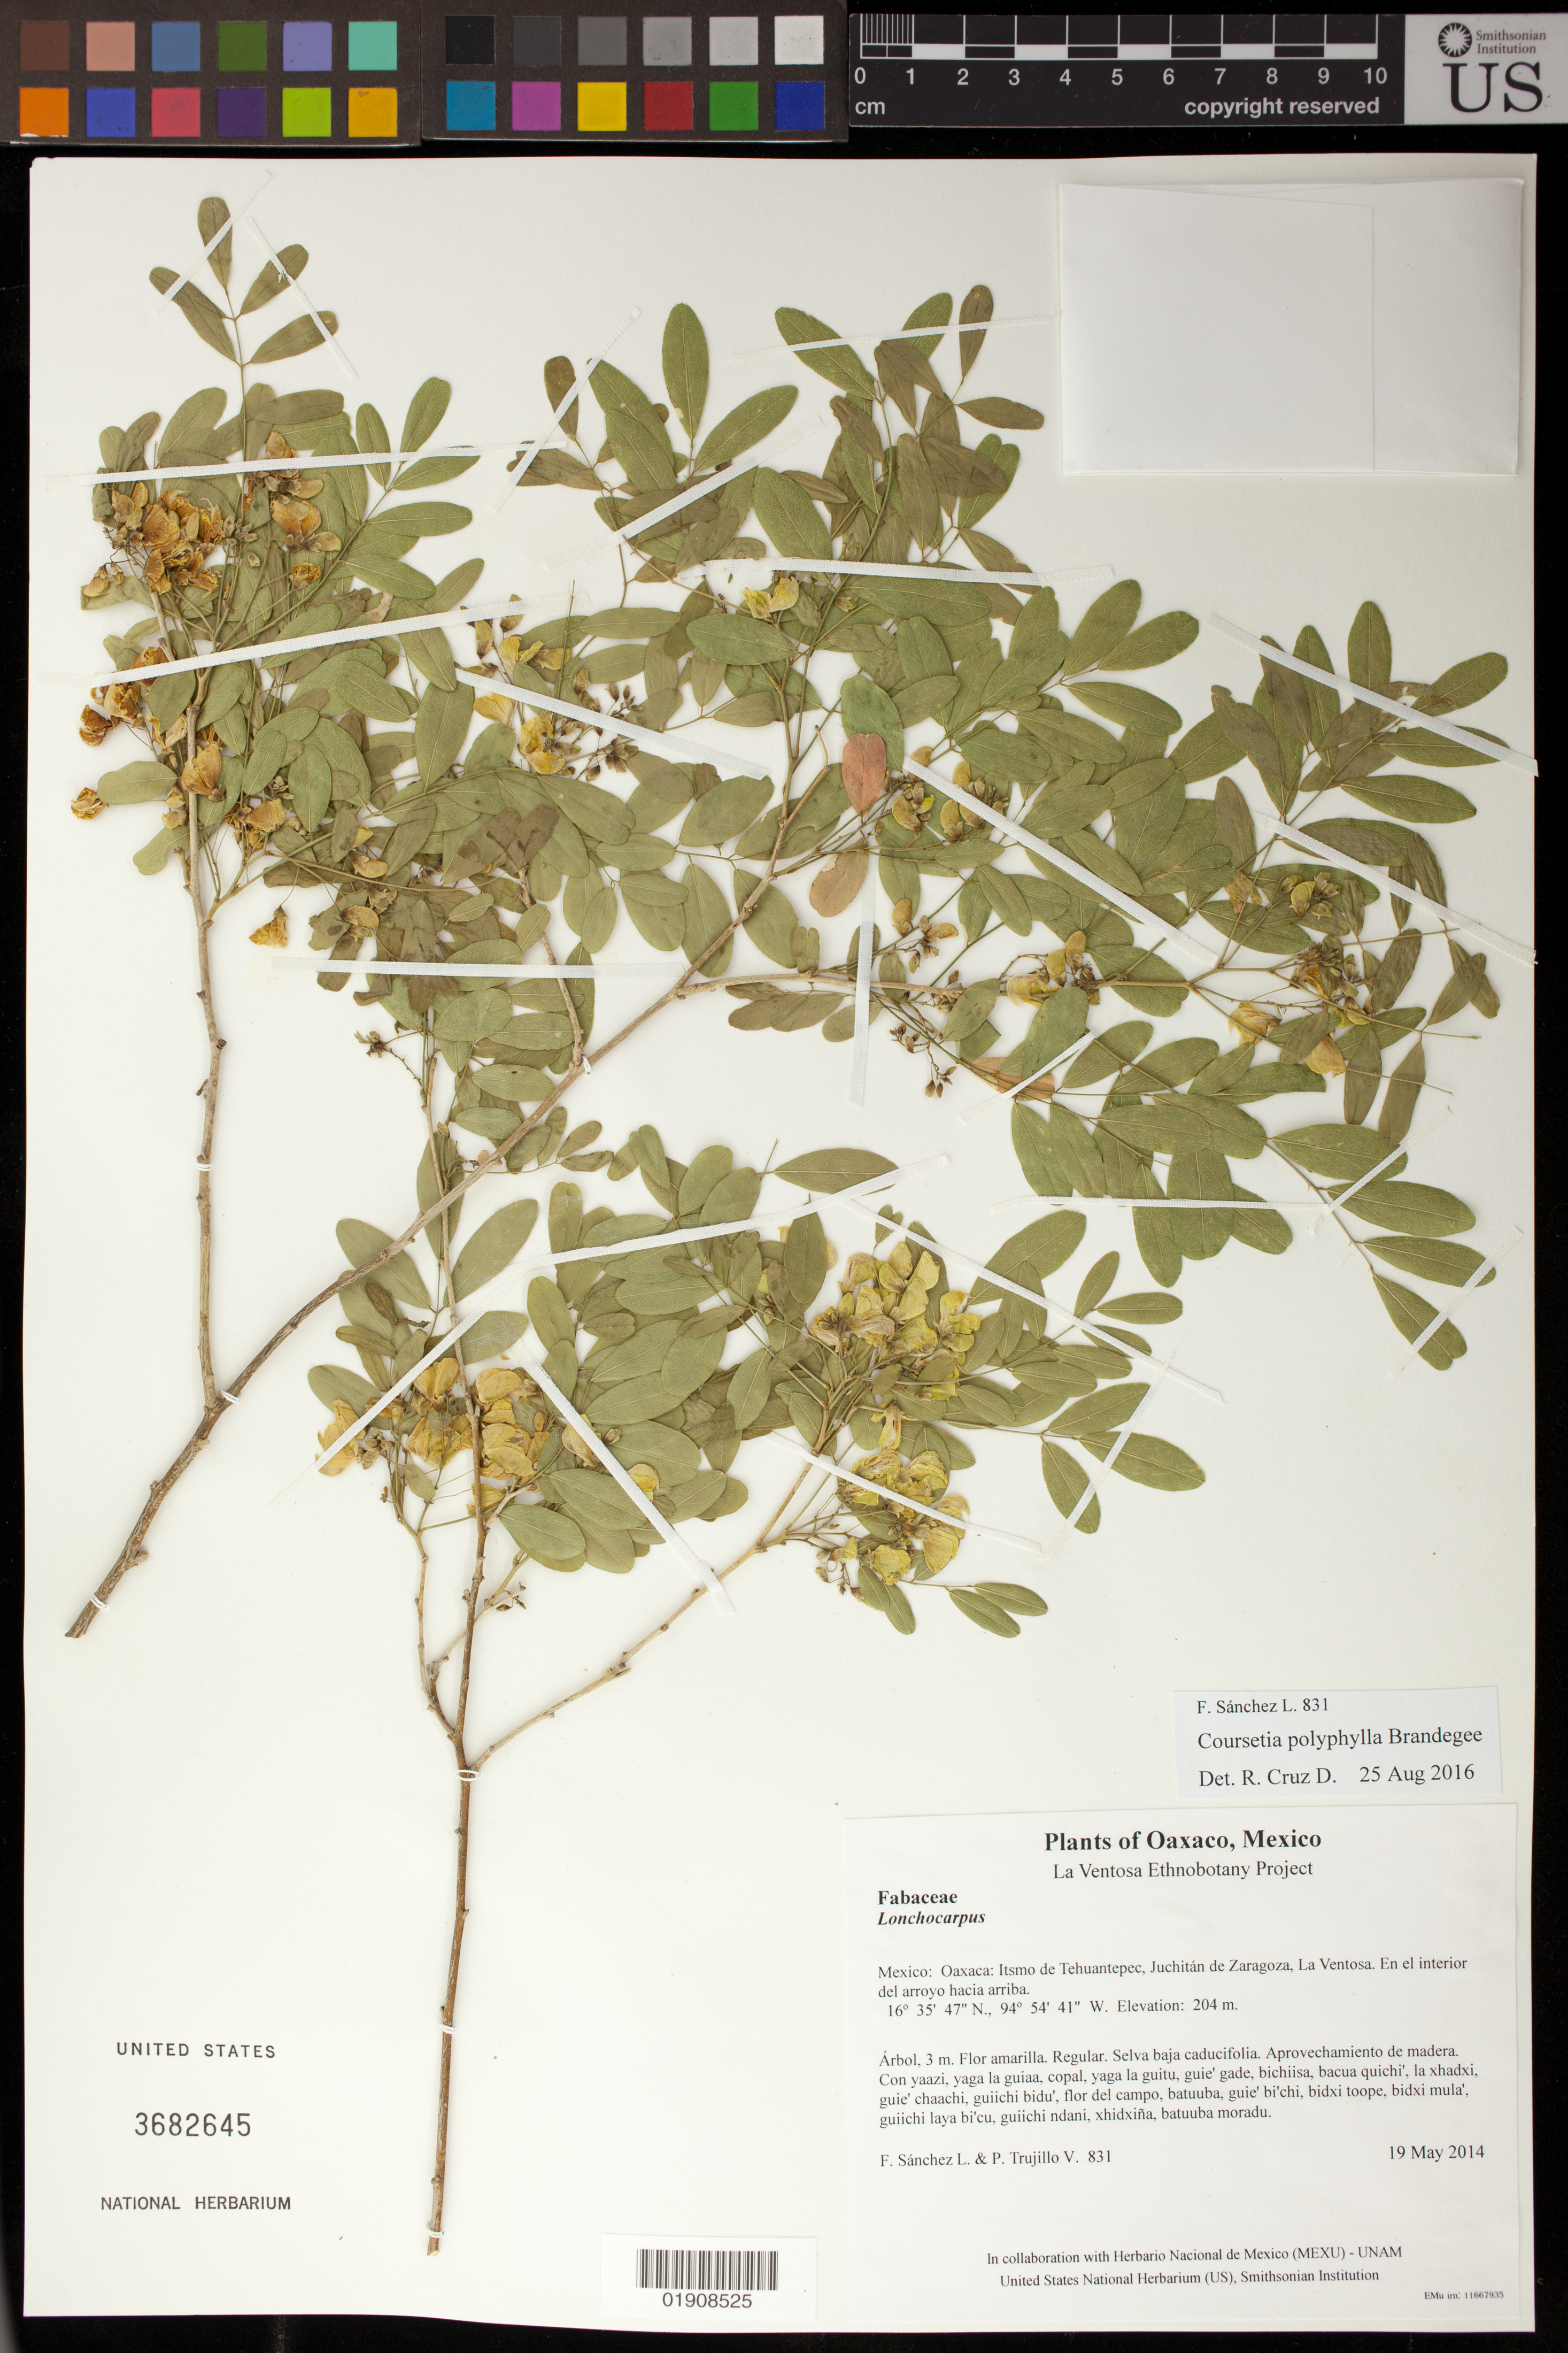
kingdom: Plantae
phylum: Tracheophyta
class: Magnoliopsida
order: Fabales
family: Fabaceae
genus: Coursetia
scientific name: Coursetia polyphylla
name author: Brandegee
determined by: Cruz D., R.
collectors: F. Sánchez L. & P. Trujillo V.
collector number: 831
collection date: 2014-05-19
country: Mexico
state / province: Oaxaca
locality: Itsmo de Tehuantepec, Juchitán de Zaragoza, La Ventosa. En el interior del arroyo hacia arriba.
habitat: Selva baja caducifolia. Aprovechamiento de madera.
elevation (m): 204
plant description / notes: JEBOT, MEXU, SERO, US; Yaga. 3 m. Guie' naguchi. Nuu.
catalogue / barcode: US 3682645